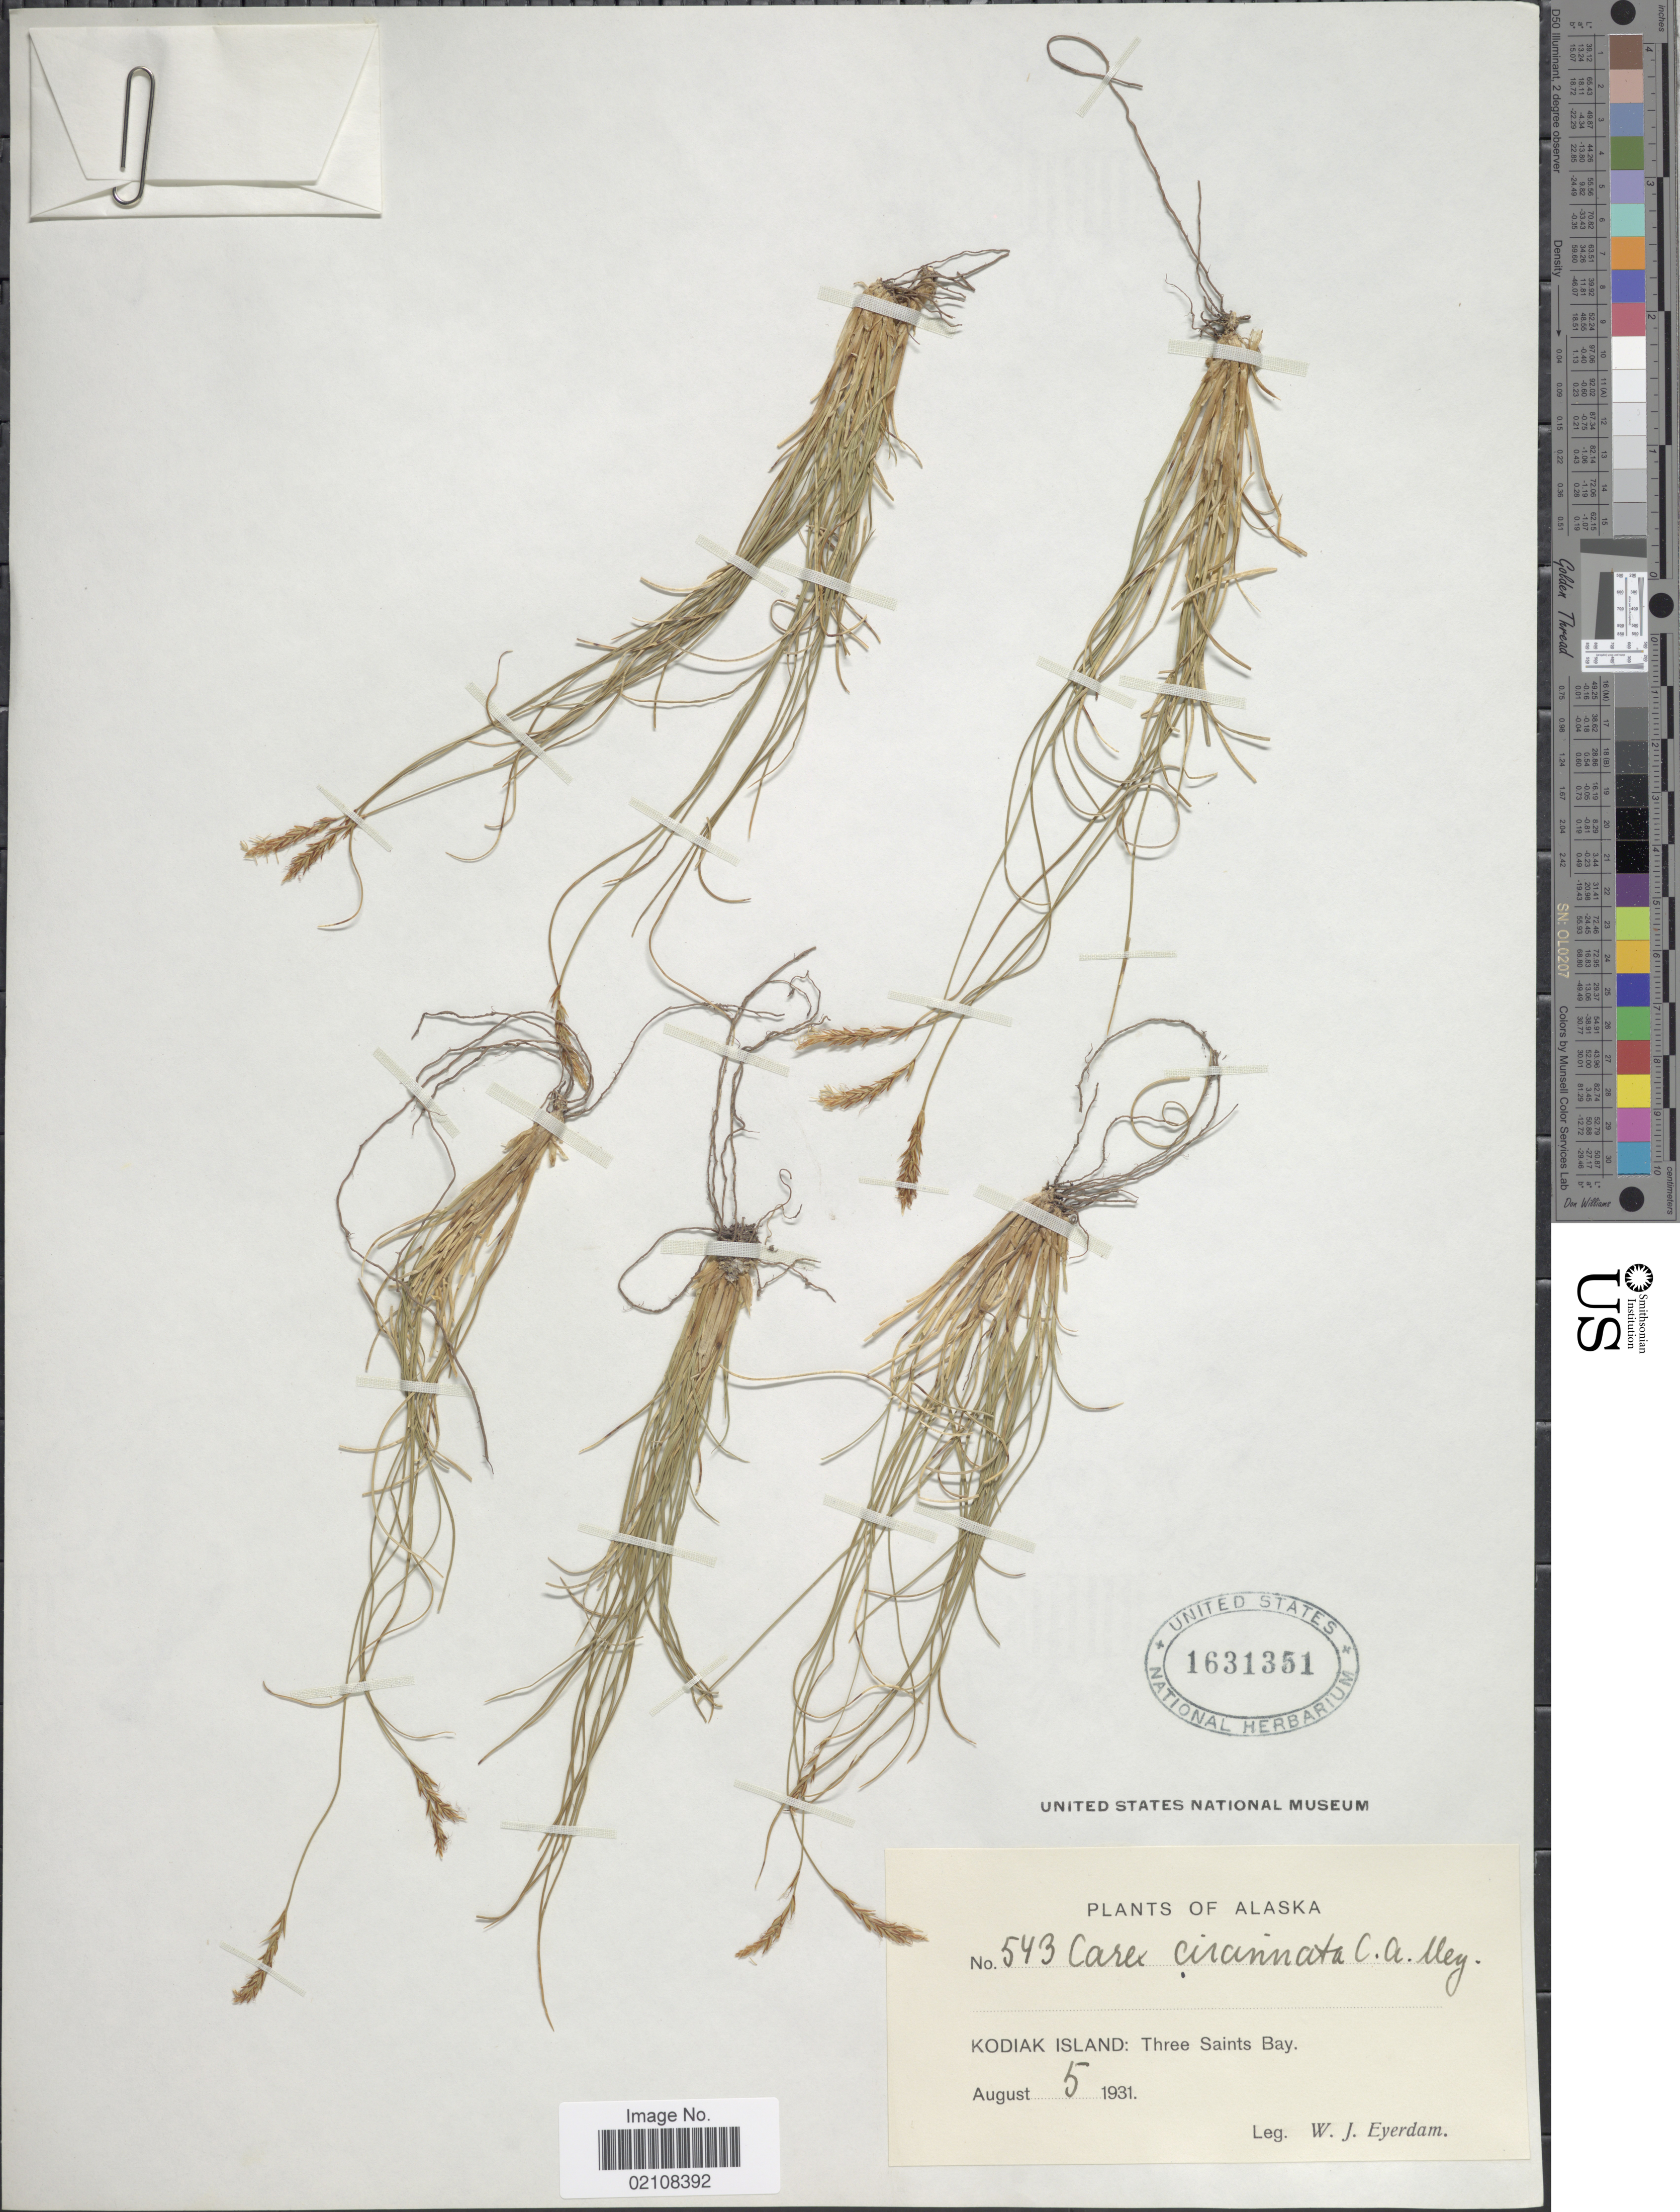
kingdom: Plantae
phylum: Tracheophyta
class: Liliopsida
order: Poales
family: Cyperaceae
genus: Carex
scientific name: Carex circinata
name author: C.A. Mey.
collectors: W. J. Eyerdam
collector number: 543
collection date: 1931-08-05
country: United States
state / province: Alaska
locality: Kodiak Island: Three Saints Bay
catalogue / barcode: US 1631351